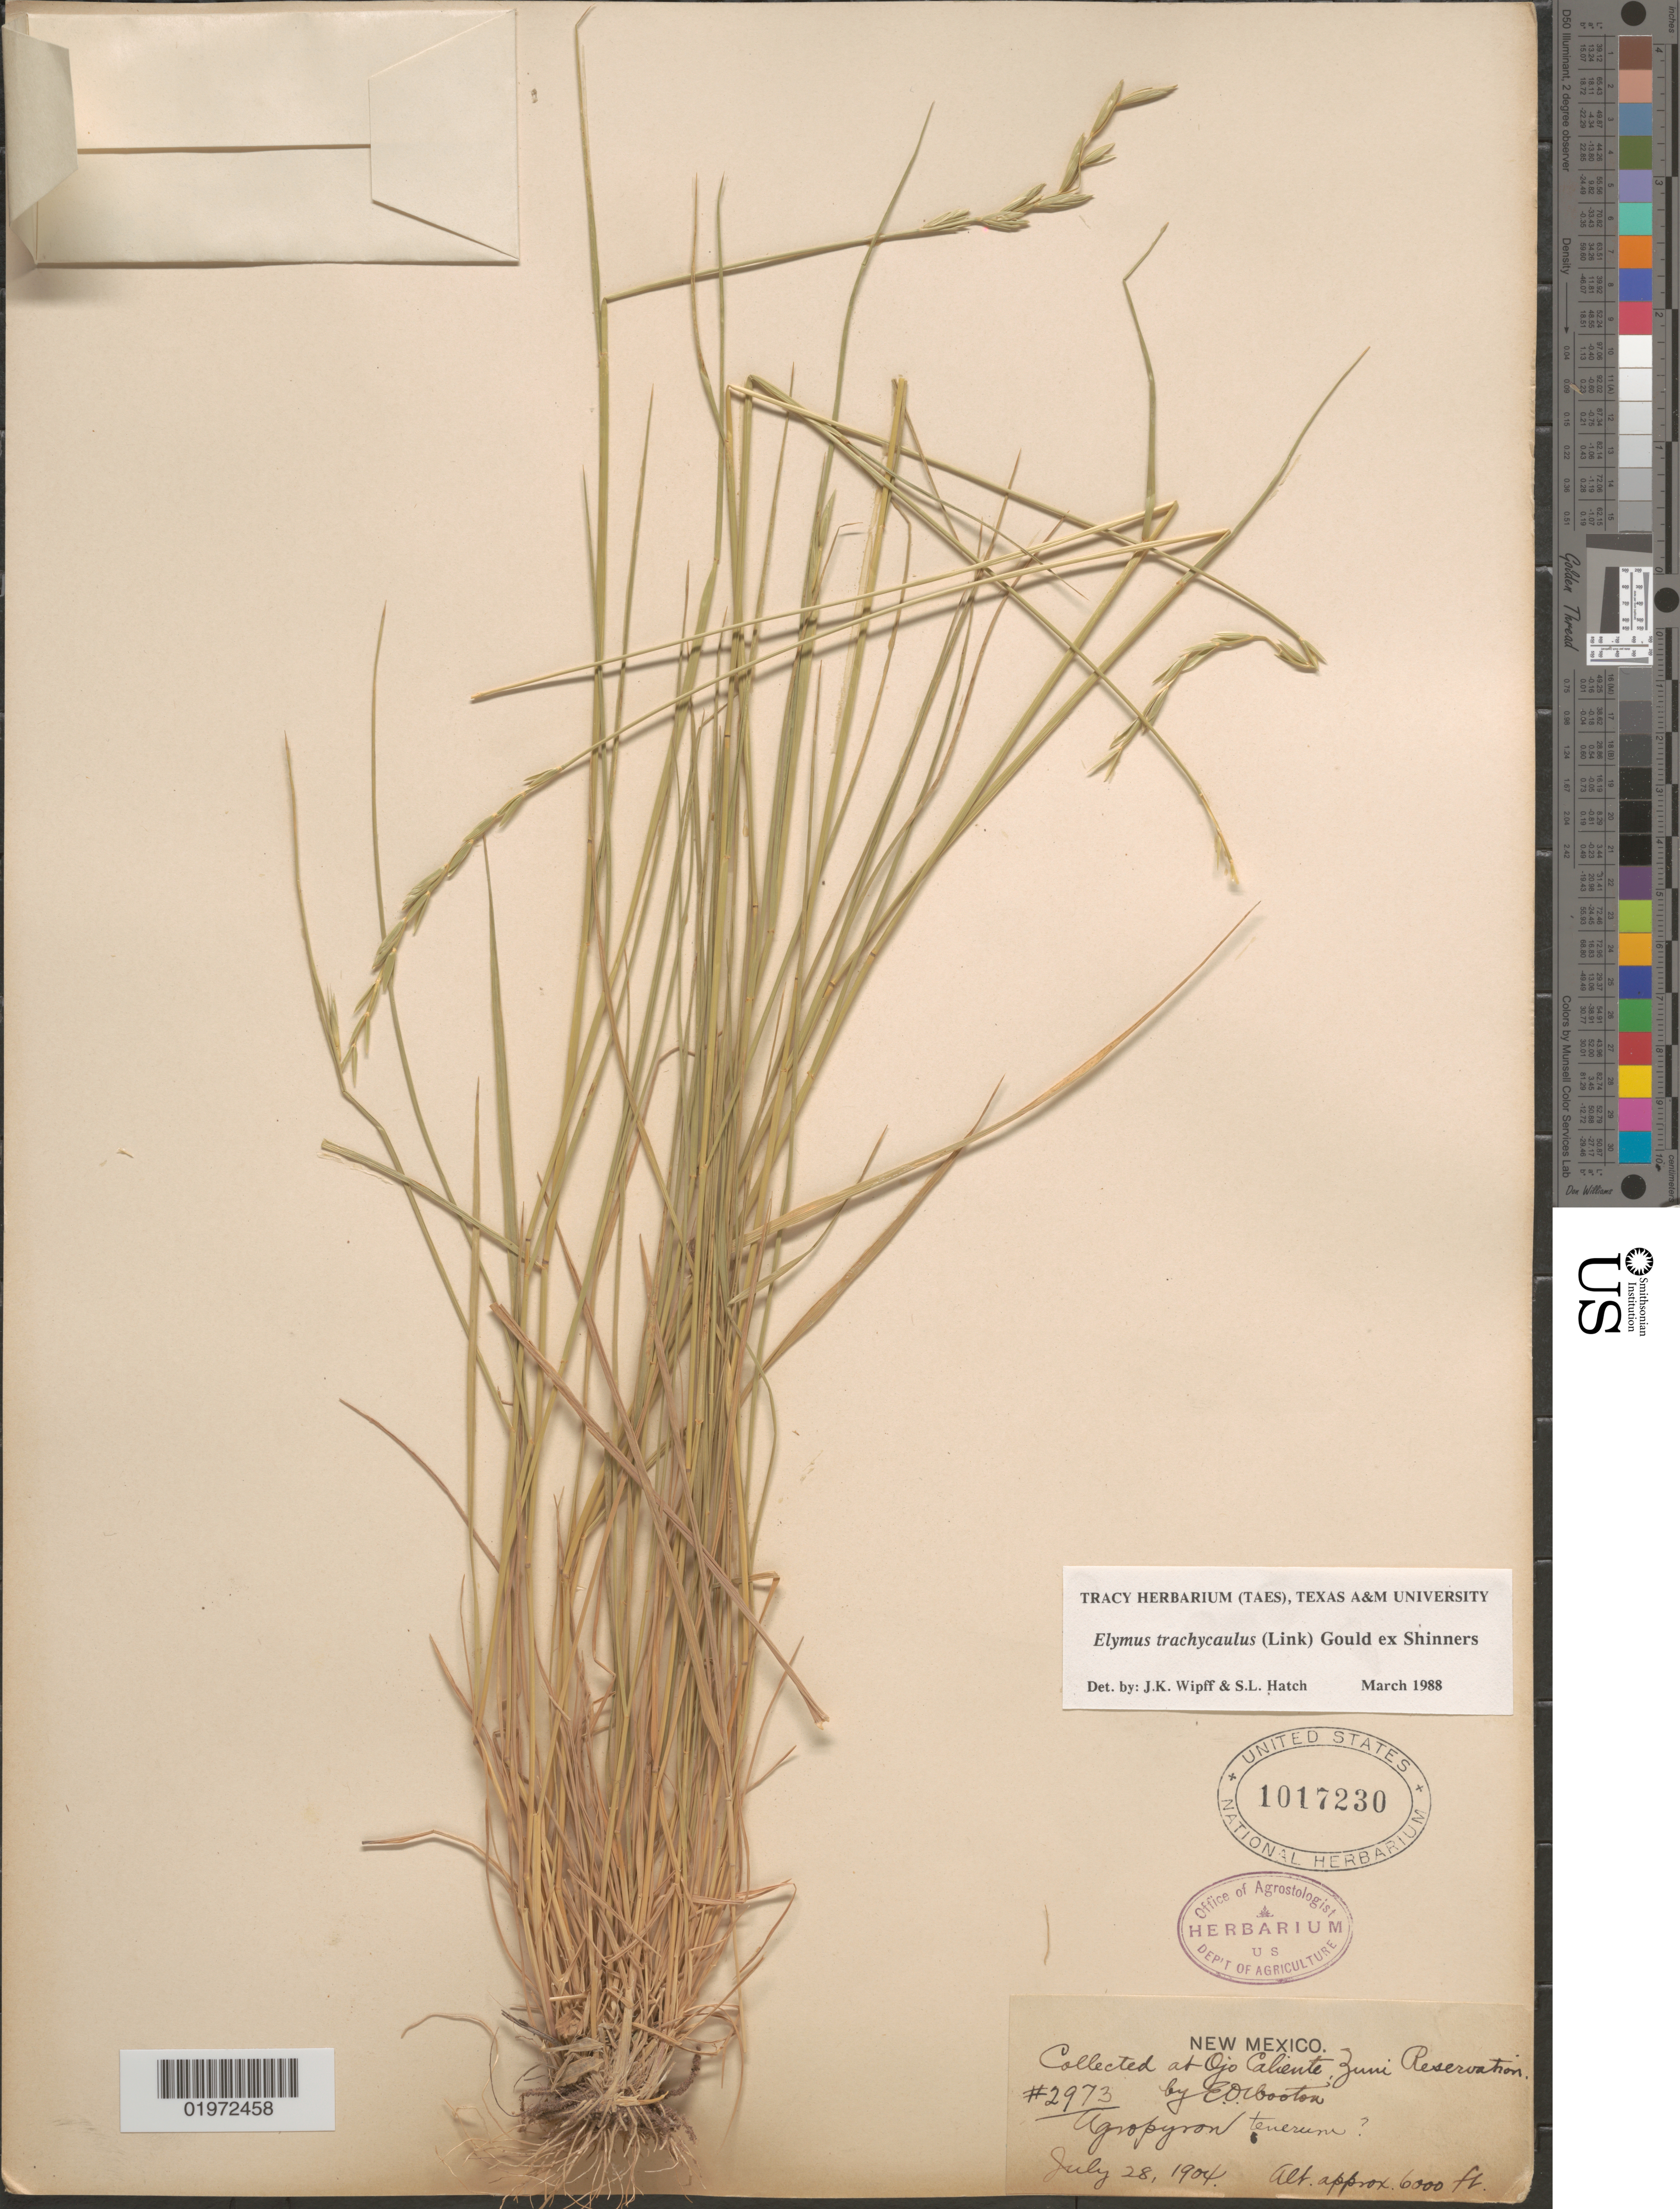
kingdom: Plantae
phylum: Tracheophyta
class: Liliopsida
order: Poales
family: Poaceae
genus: Elymus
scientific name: Elymus trachycaulus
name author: (Link) Gould ex Shinners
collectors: E. O. Wooton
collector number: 2973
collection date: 1904-07-28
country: United States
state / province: New Mexico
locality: At Ojo Caliente, Zuni Reservation.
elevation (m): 1829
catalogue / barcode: US 1017230